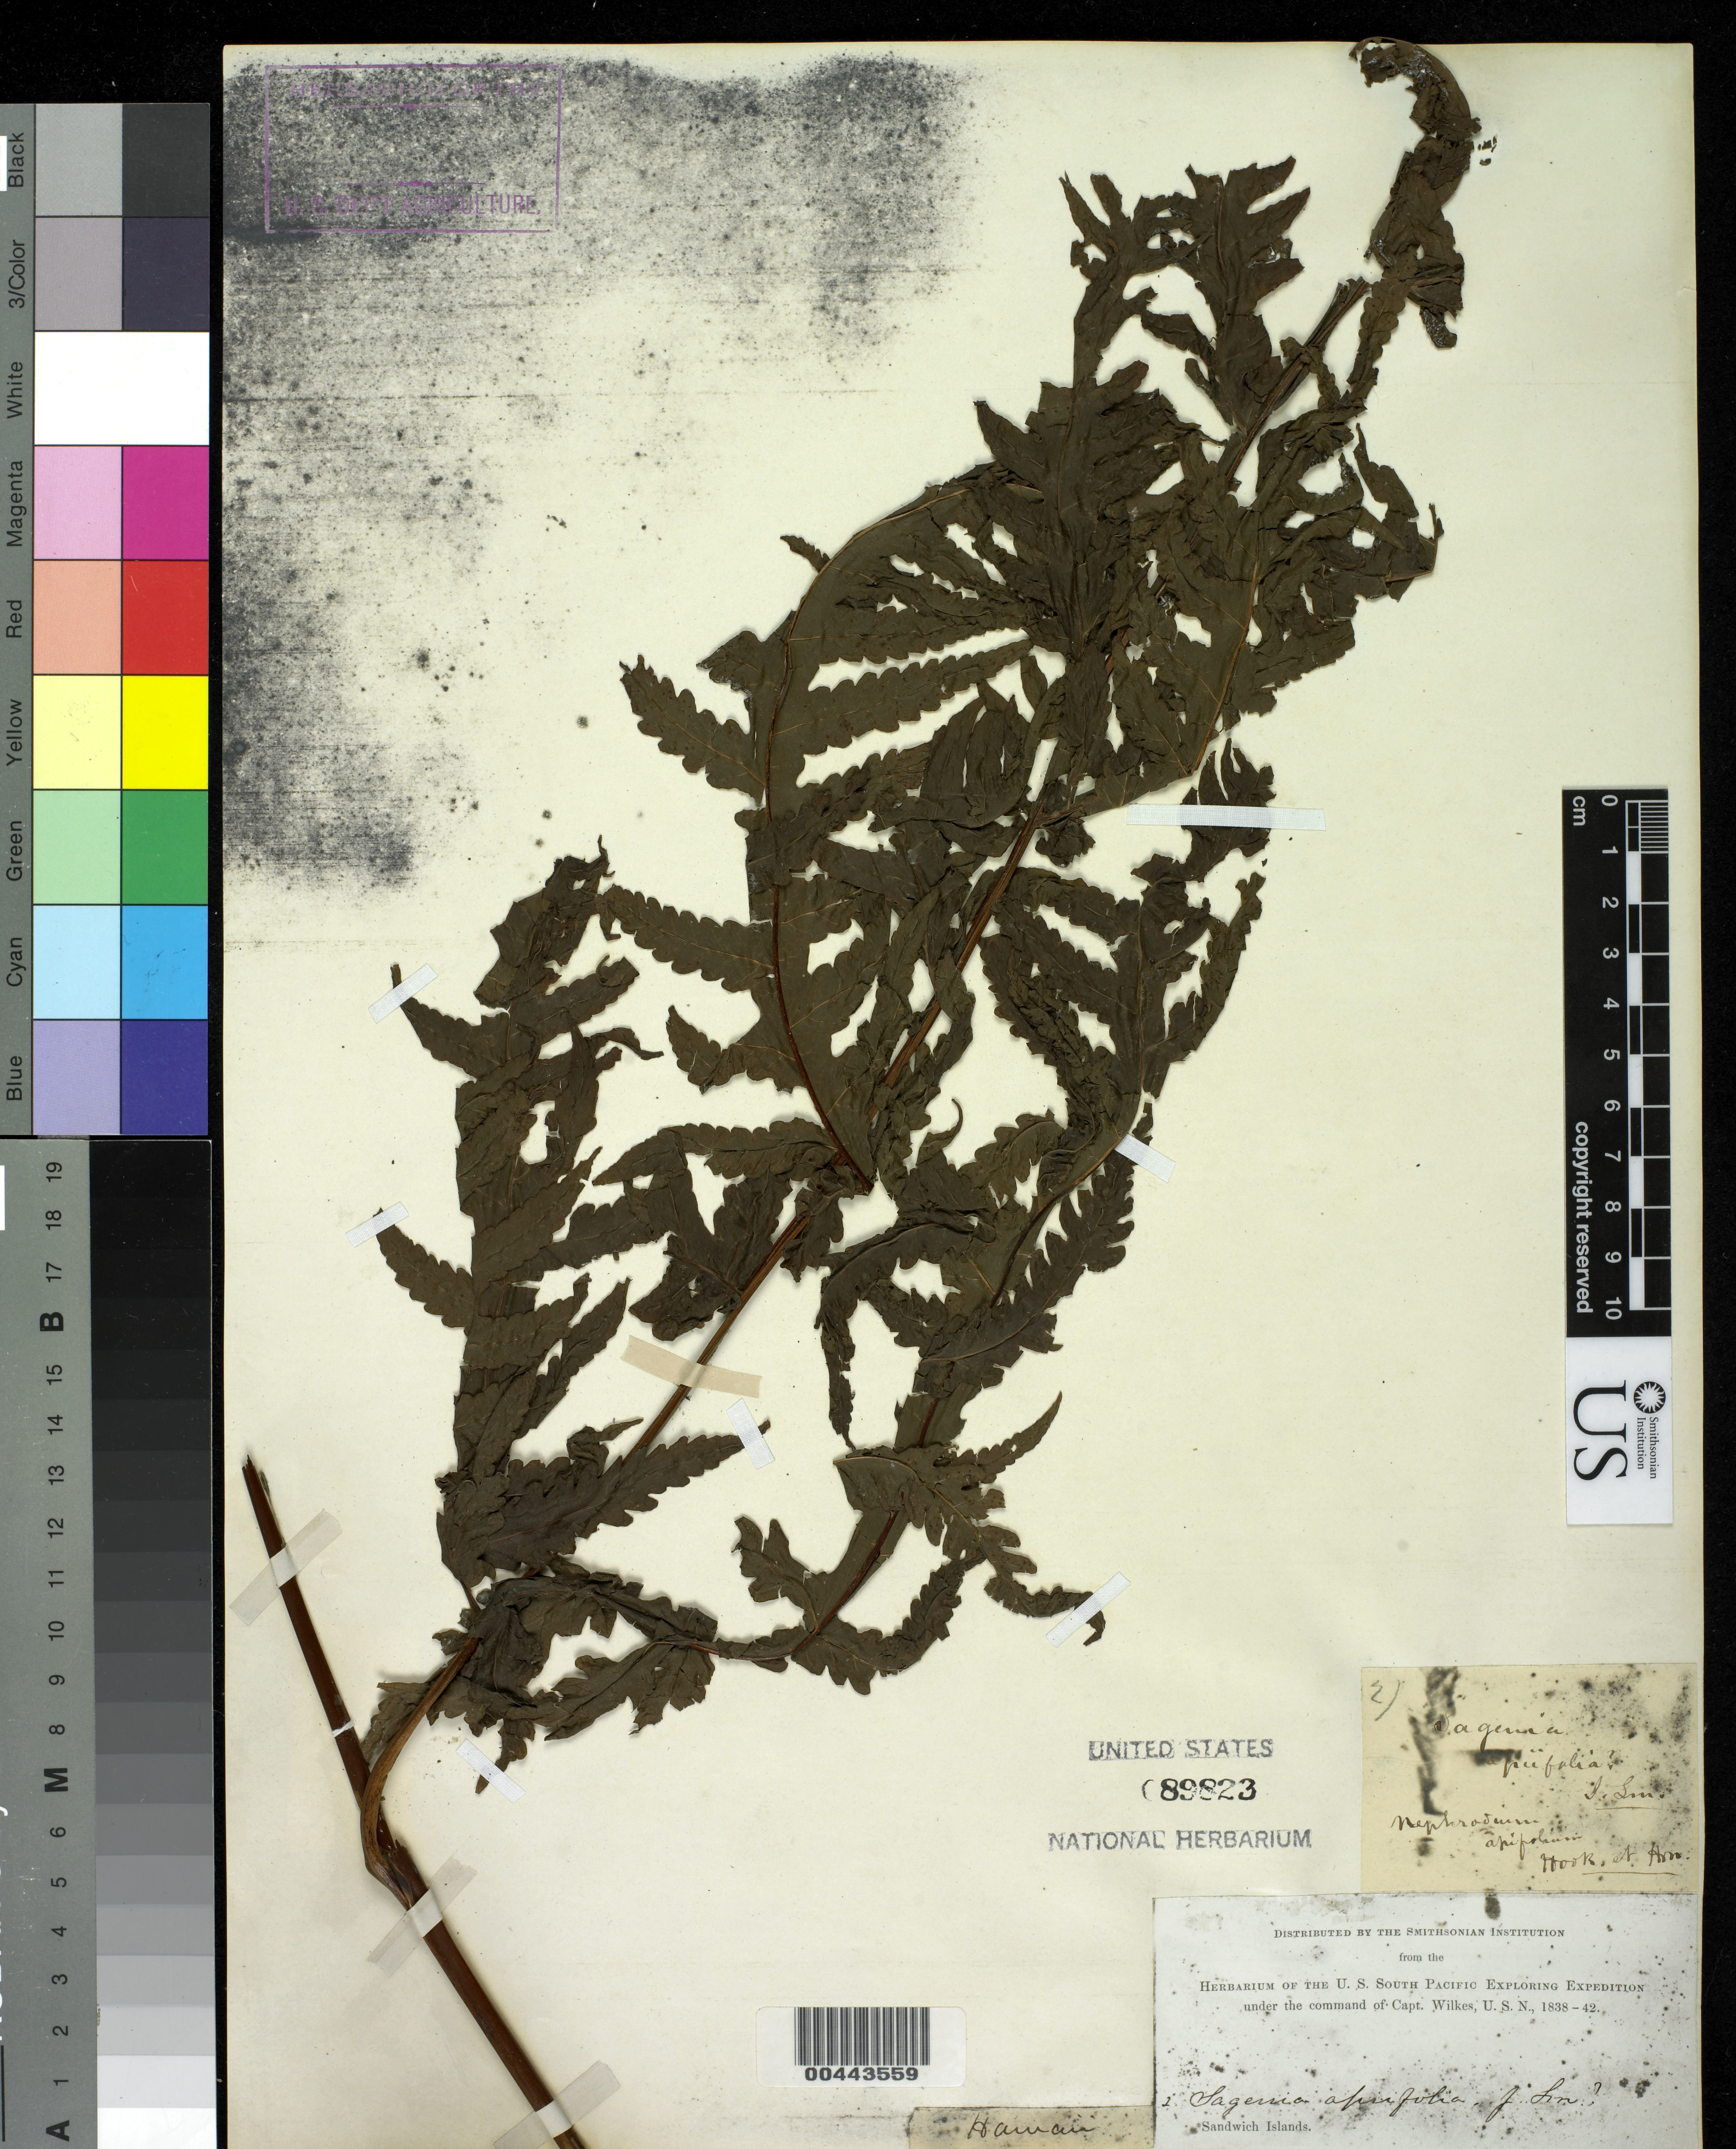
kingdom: Plantae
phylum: Tracheophyta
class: Polypodiopsida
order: Polypodiales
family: Tectariaceae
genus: Tectaria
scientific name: Tectaria gaudichaudii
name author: (Mett.) Maxon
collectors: Wilkes Explor. Exped.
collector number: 2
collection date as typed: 1838 to -- --- 1842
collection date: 1838/1842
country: United States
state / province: Hawaii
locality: Sandwich Islands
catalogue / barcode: US 89823